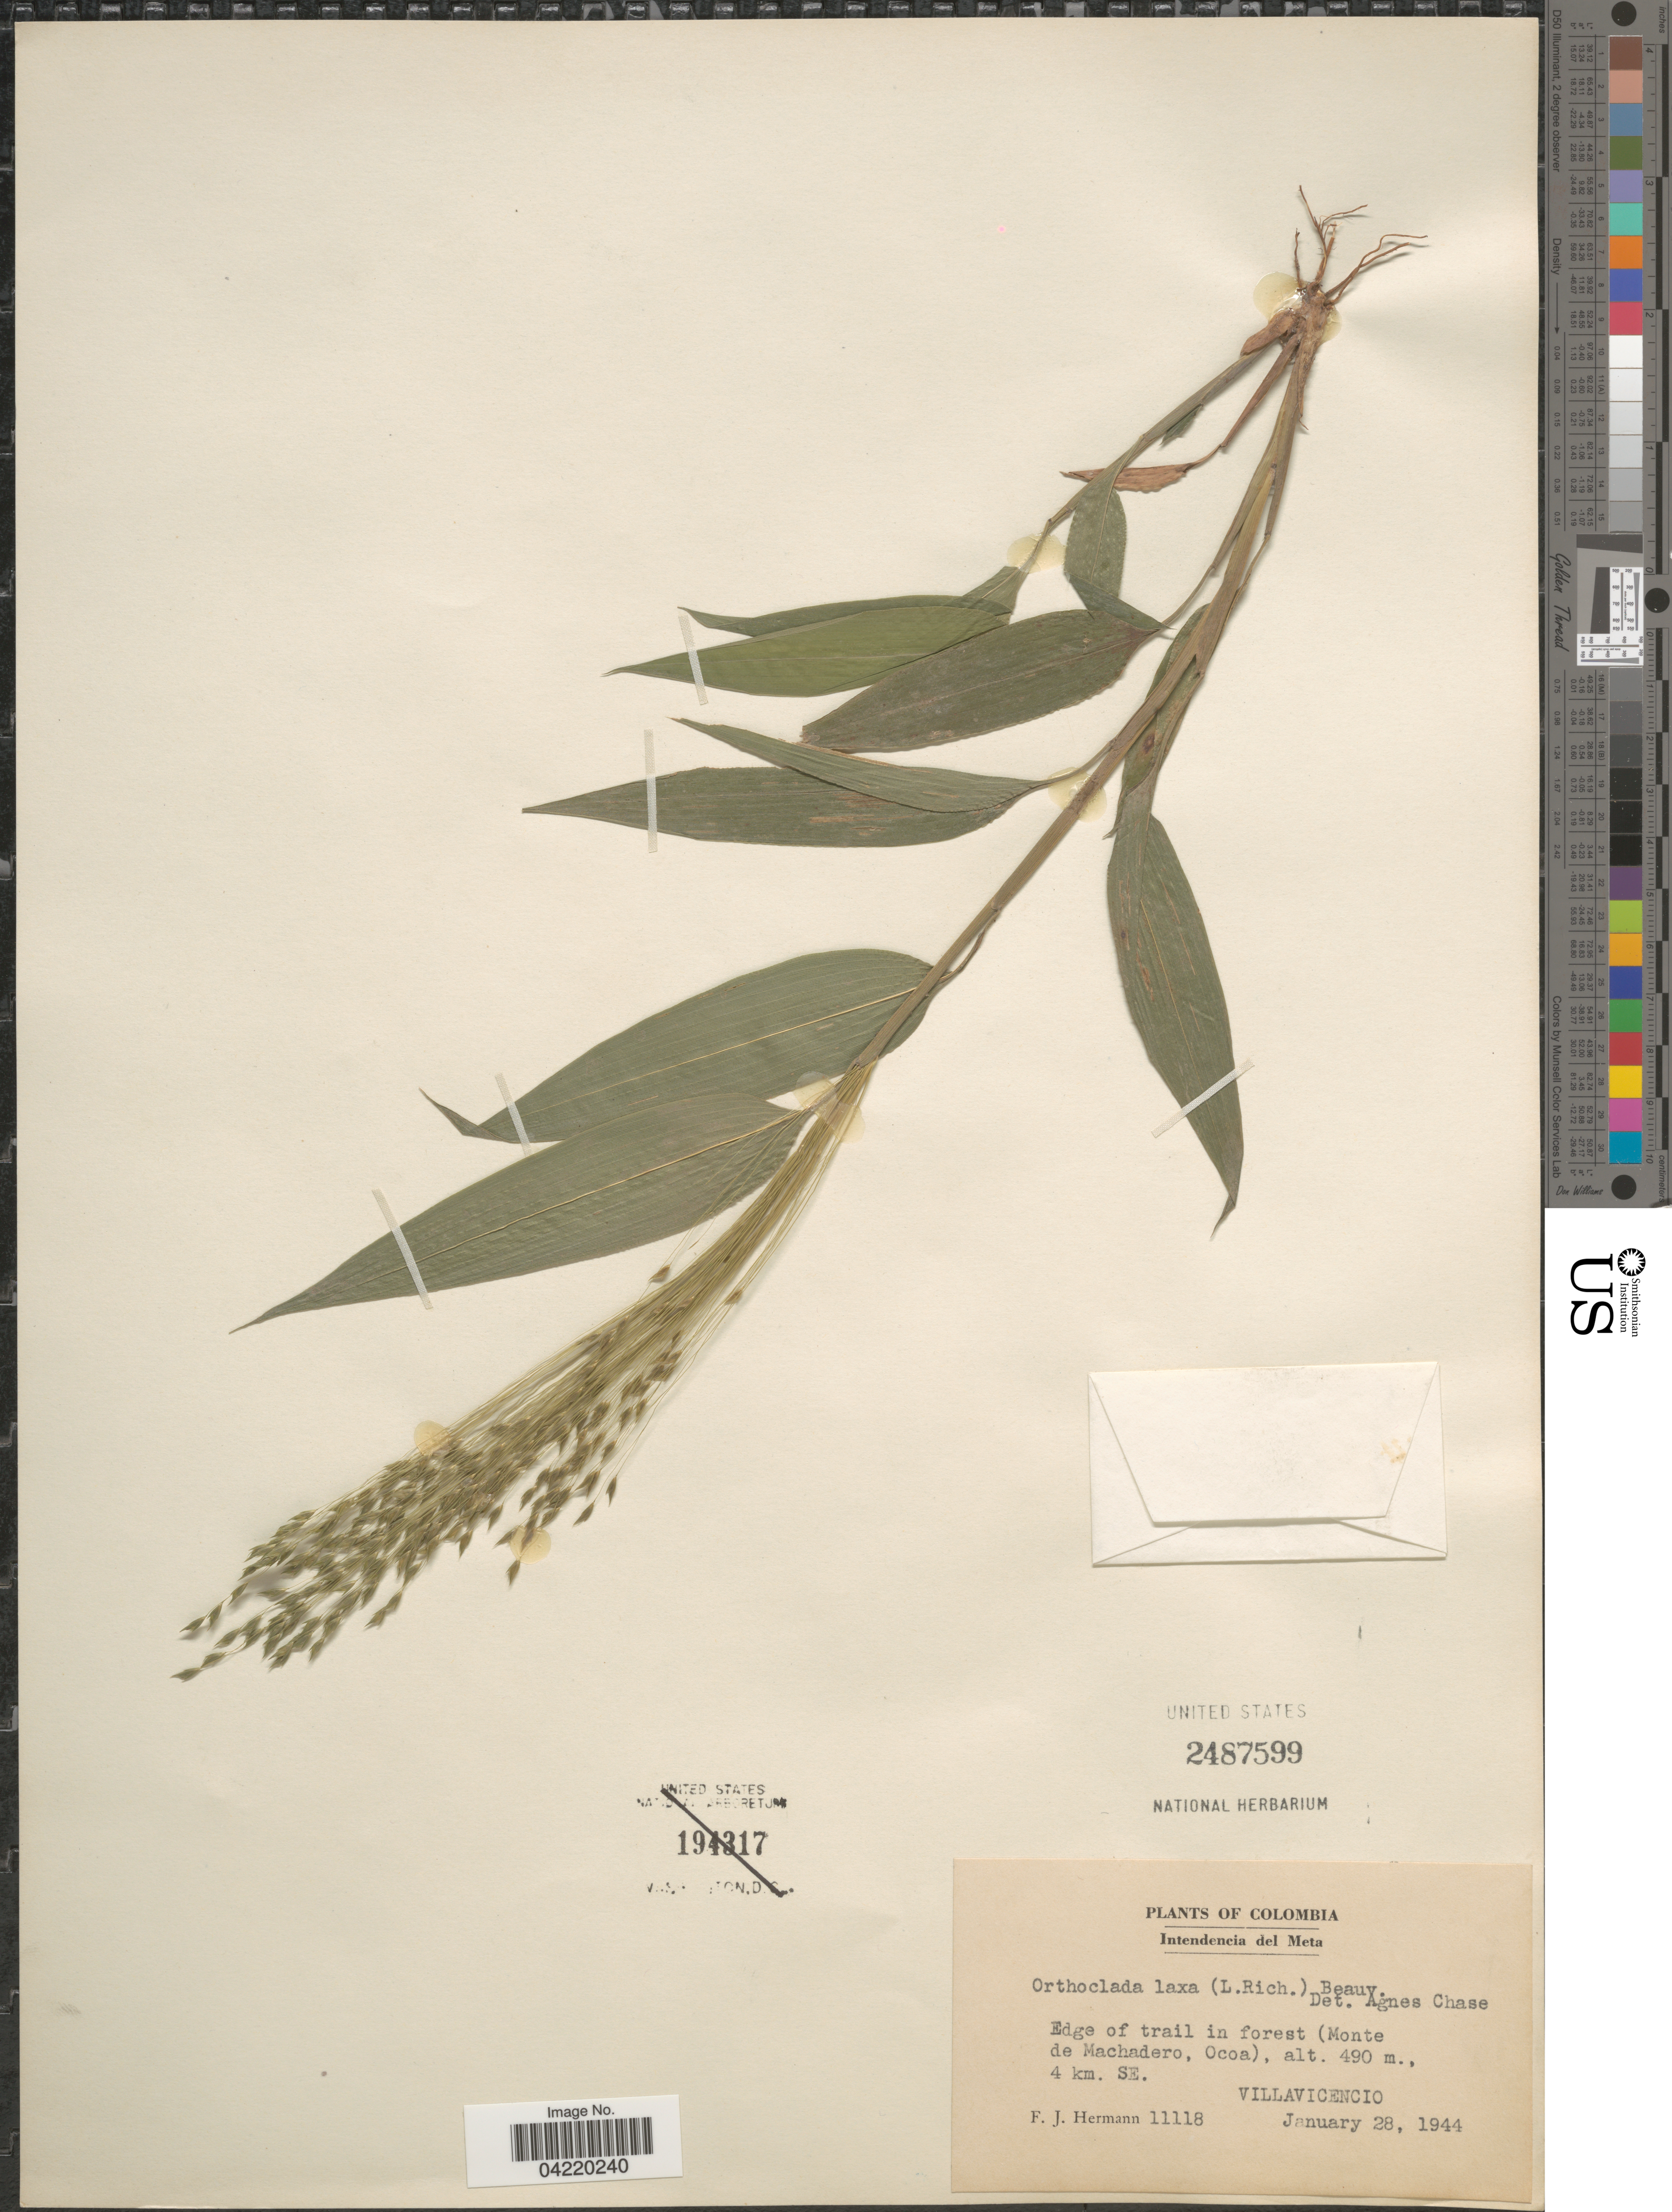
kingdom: Plantae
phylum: Tracheophyta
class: Liliopsida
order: Poales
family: Poaceae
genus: Orthoclada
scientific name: Orthoclada laxa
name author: P. Beauv.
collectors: F. J. Hermann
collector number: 11118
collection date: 1944-01-28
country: Colombia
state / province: Meta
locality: Intendencia del Meta. Edge of trail in forest (Monte de Machadero, Ocoa). 4 km. SE. Villavicencio.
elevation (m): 490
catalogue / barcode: US 2487599